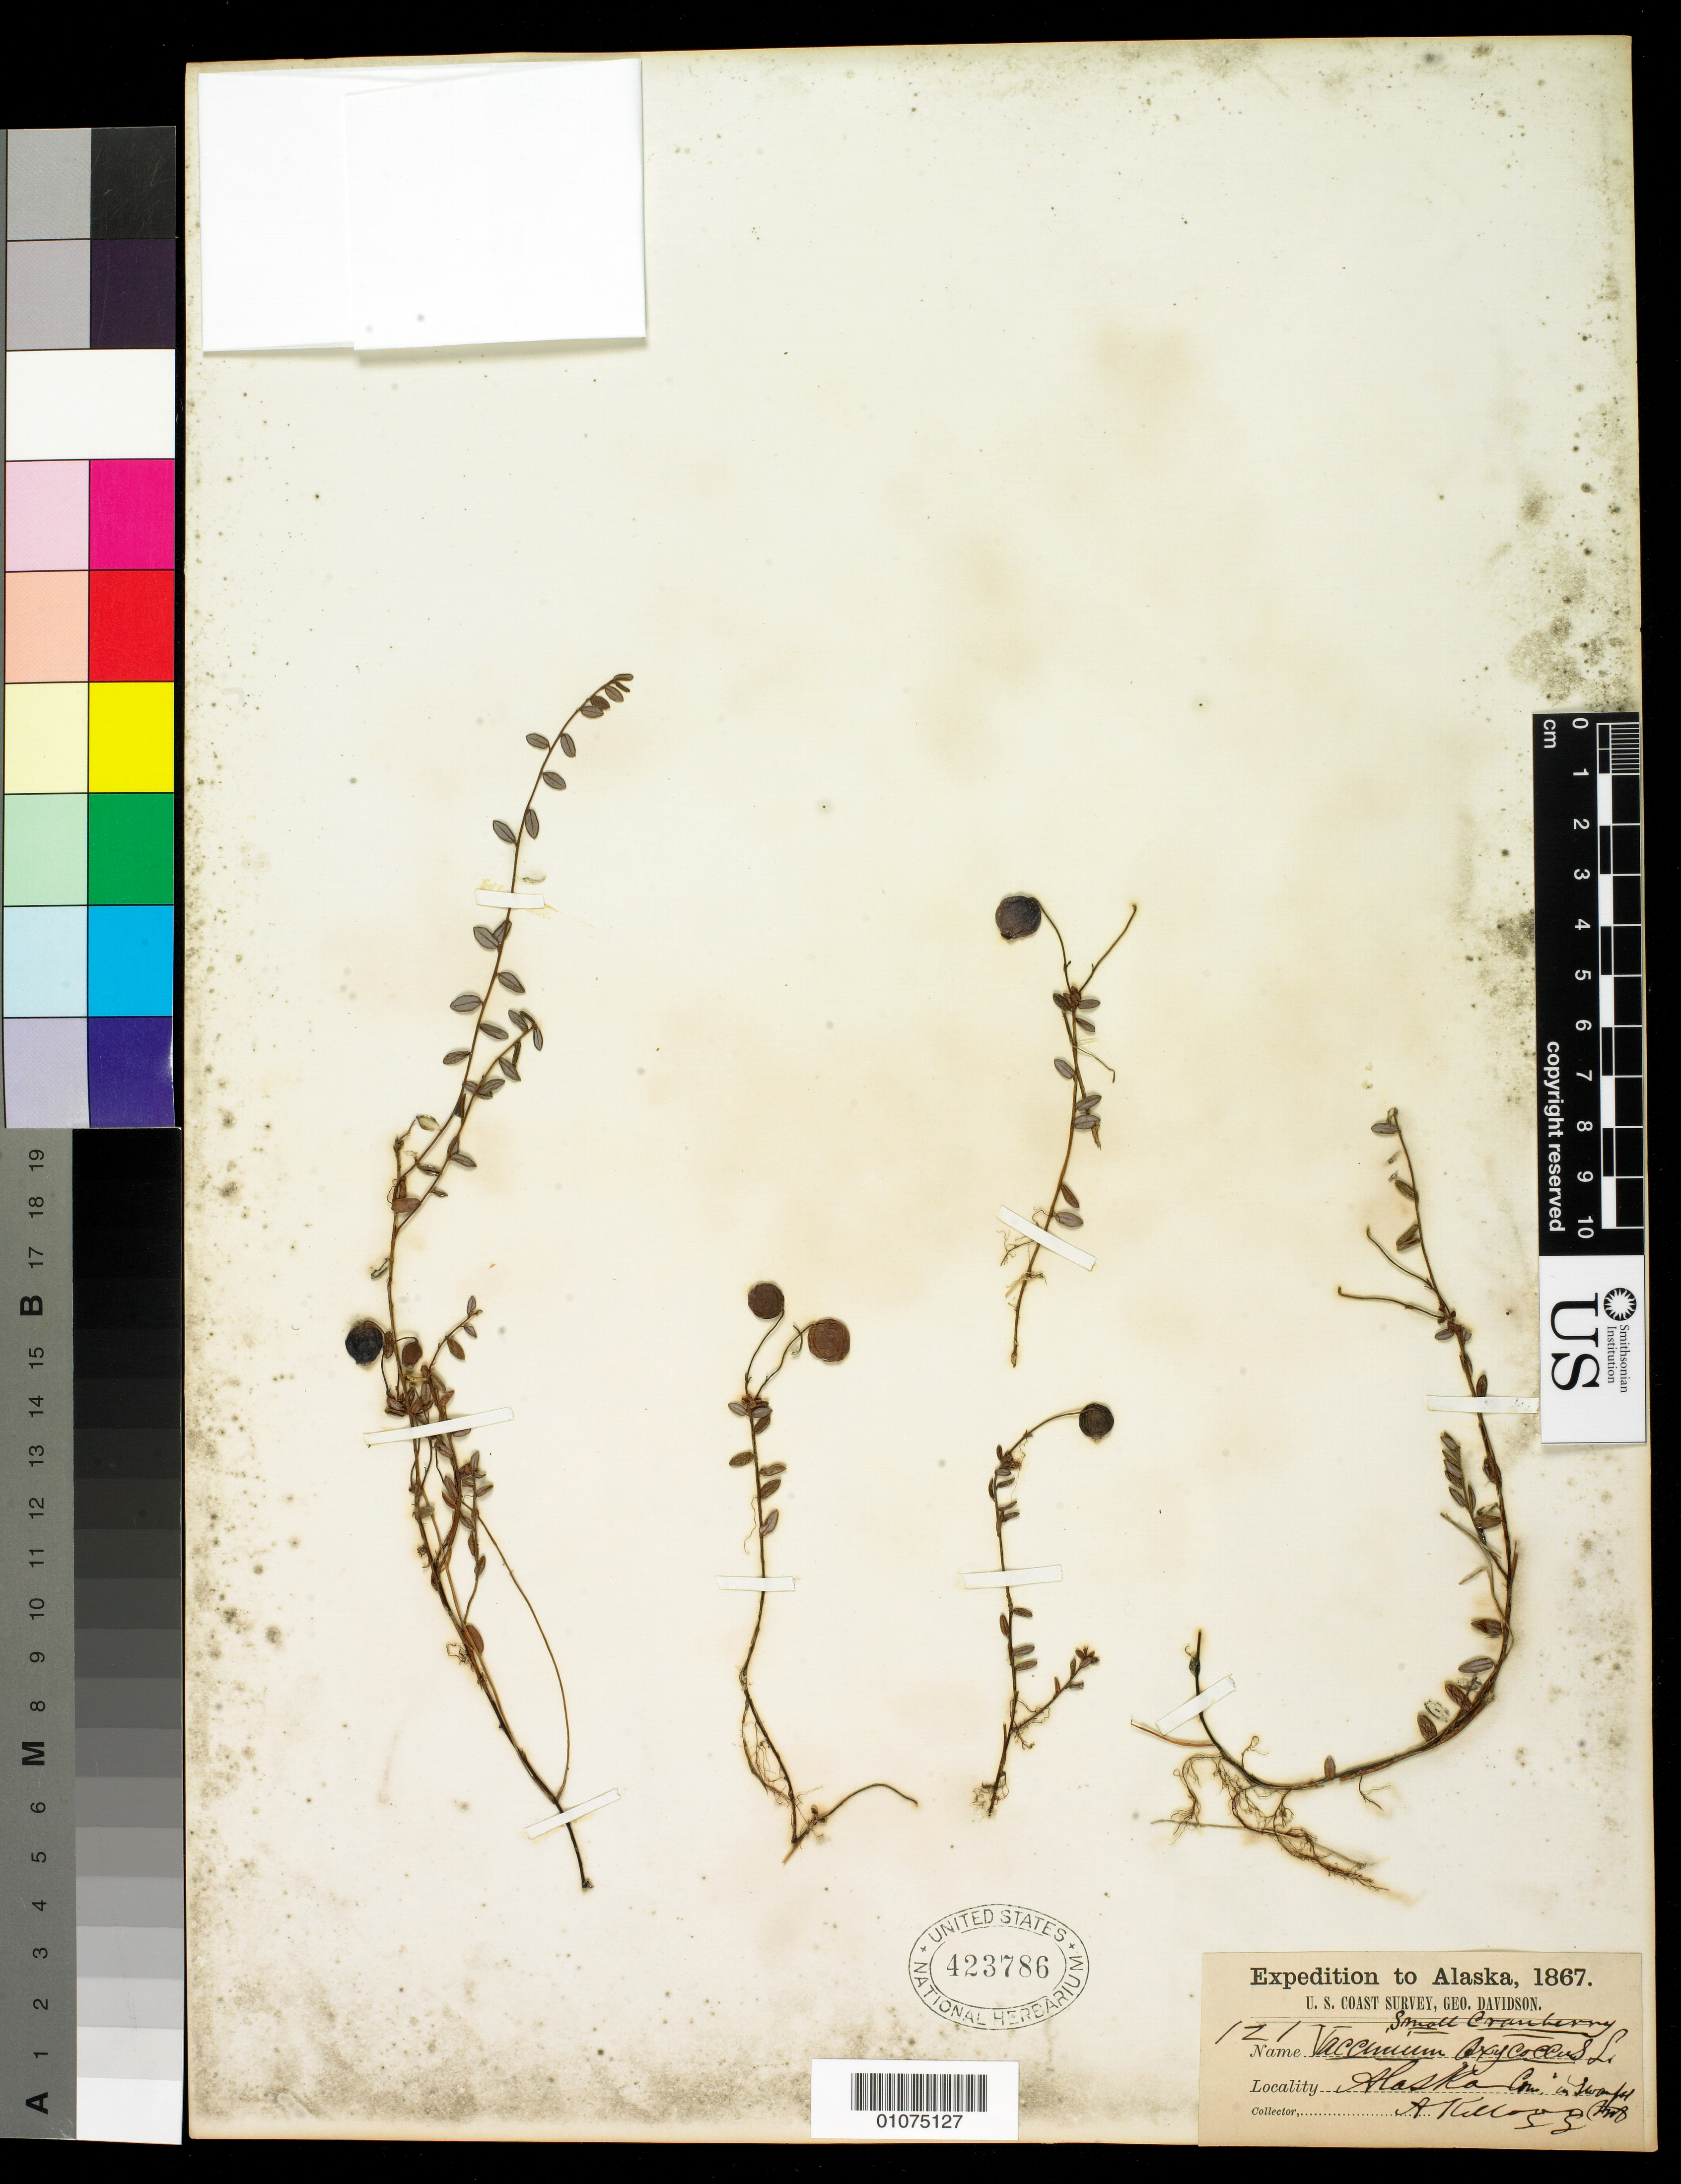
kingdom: Plantae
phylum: Tracheophyta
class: Magnoliopsida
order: Ericales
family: Ericaceae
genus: Vaccinium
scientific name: Vaccinium oxycoccos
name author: L.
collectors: A. Kellogg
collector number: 121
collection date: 1867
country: United States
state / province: Alaska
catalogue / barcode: US 423786